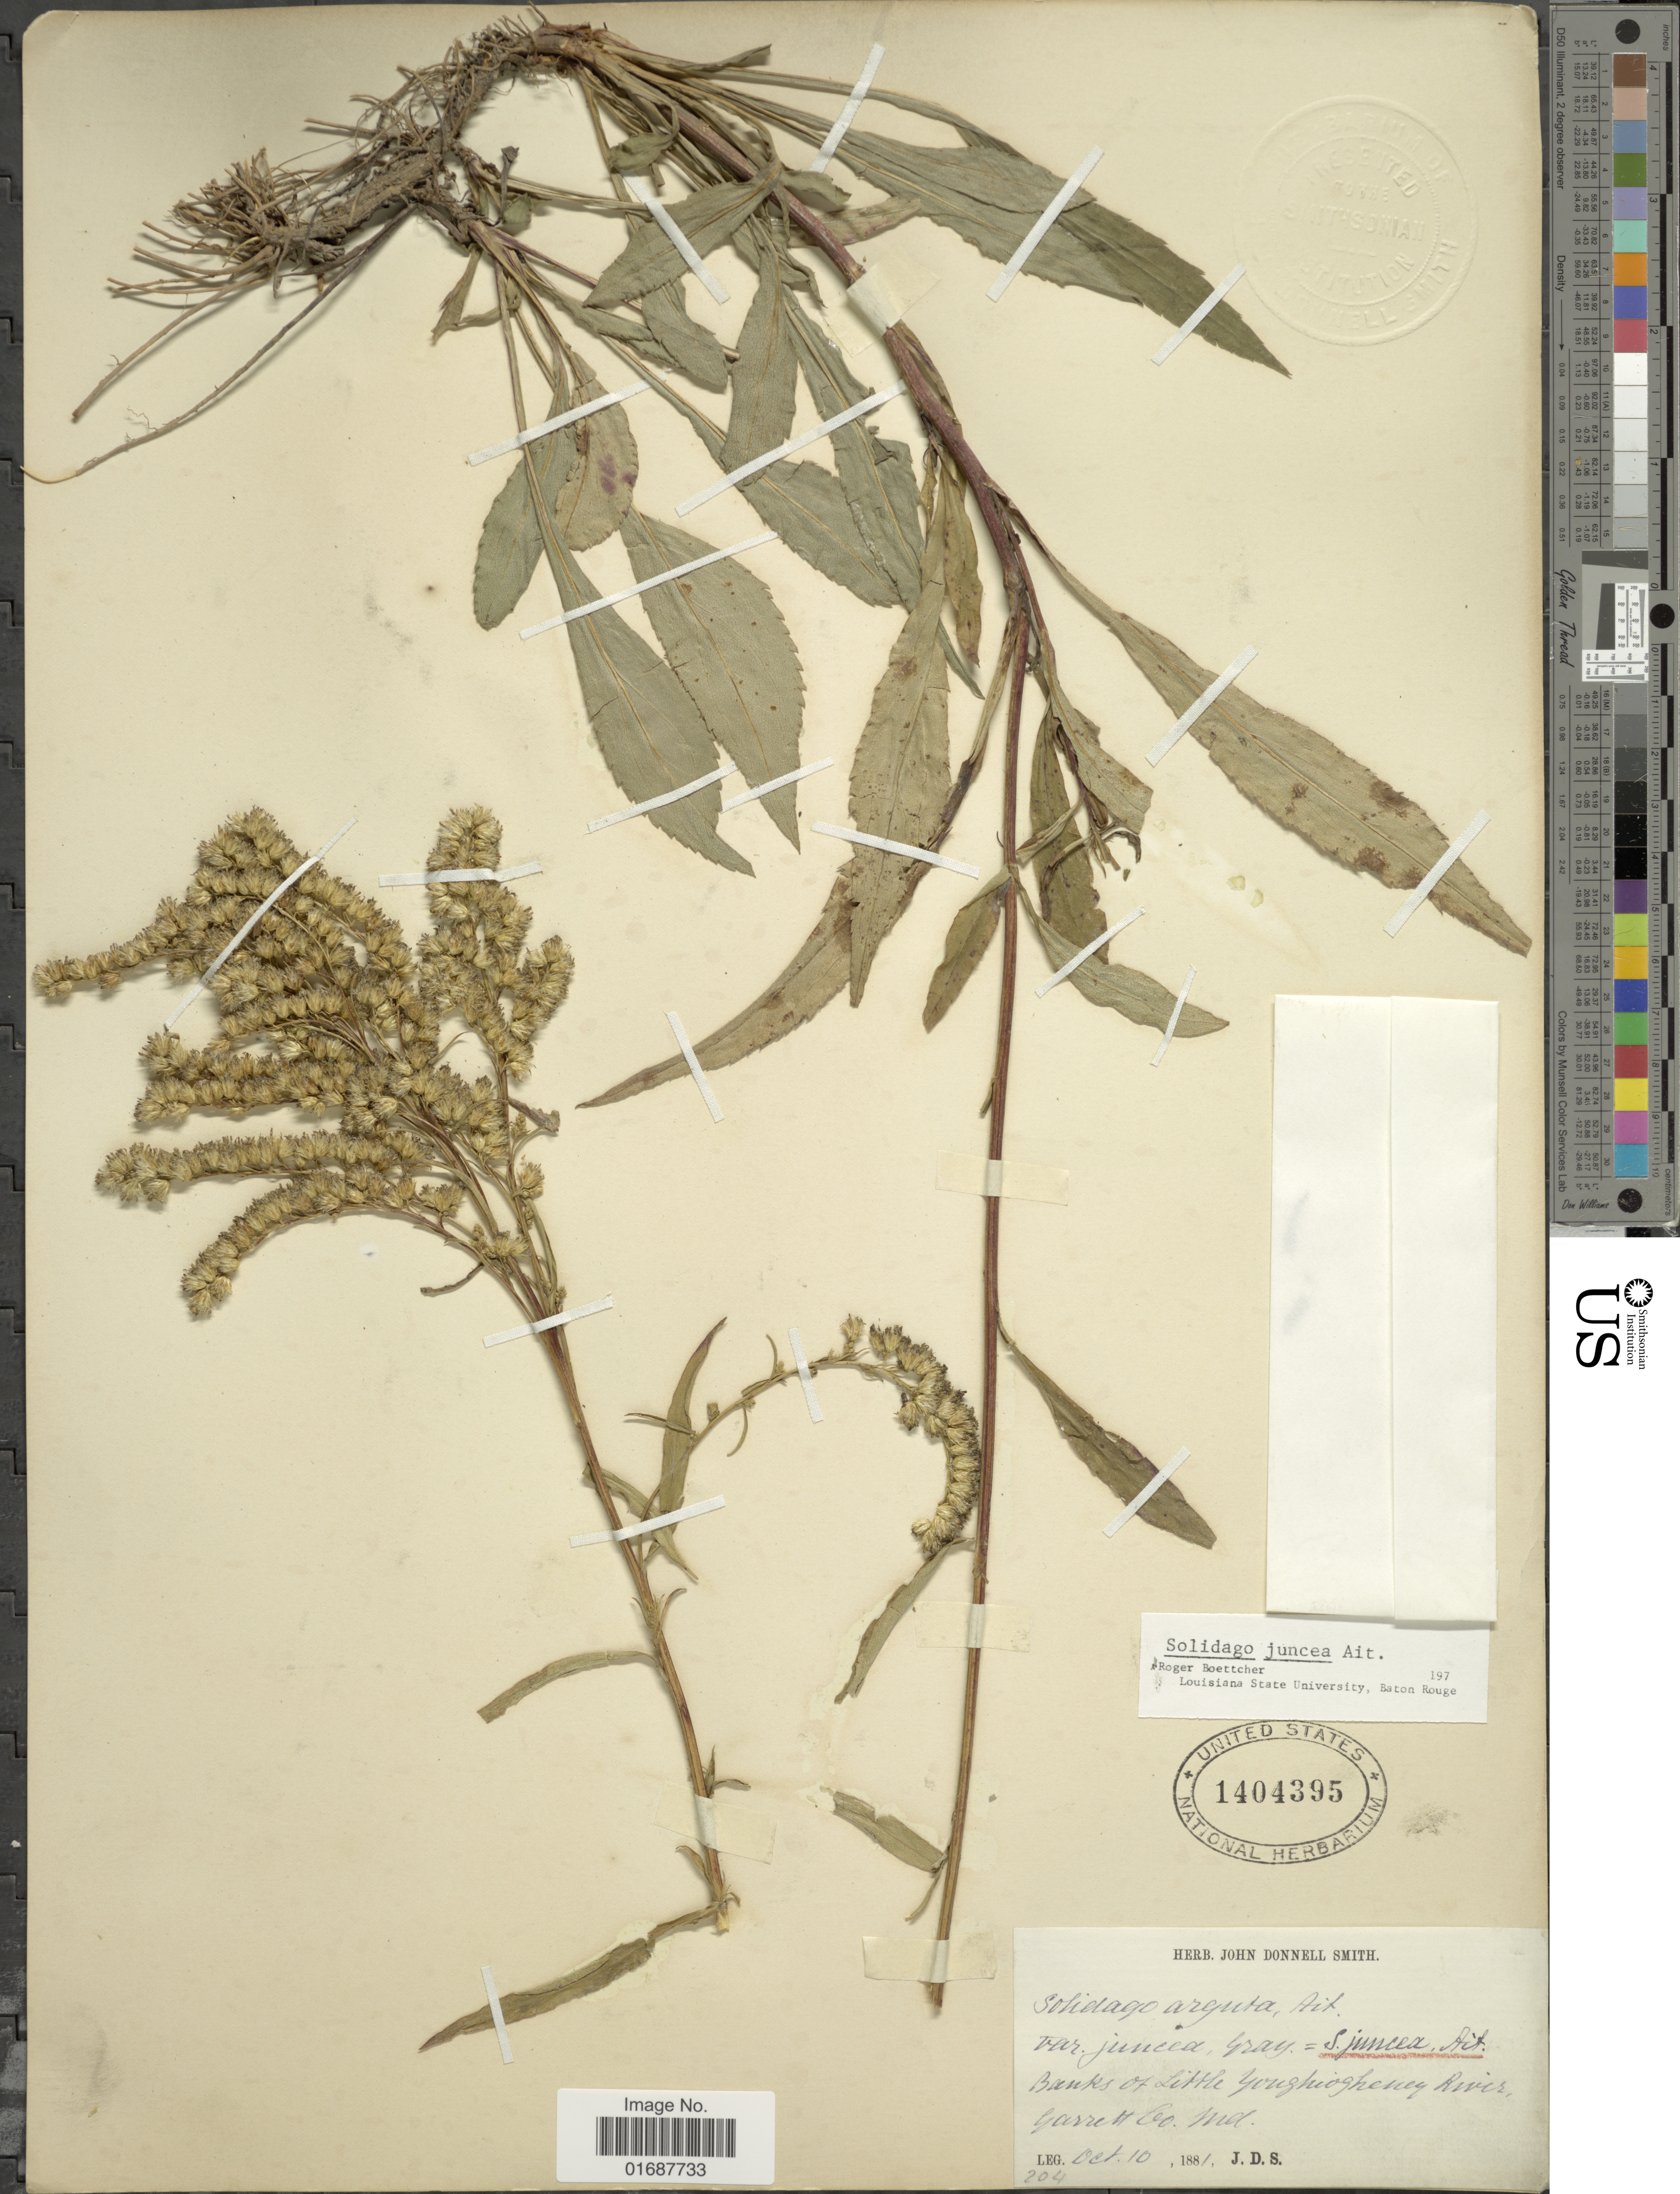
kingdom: Plantae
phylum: Tracheophyta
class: Magnoliopsida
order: Asterales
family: Asteraceae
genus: Solidago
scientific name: Solidago juncea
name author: Aiton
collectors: J. Donnell Smith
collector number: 204?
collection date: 1881-10-10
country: United States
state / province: Maryland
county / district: Garrett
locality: Banks of Little Yongshiosheney River, Garrett Co.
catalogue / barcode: US 1404395